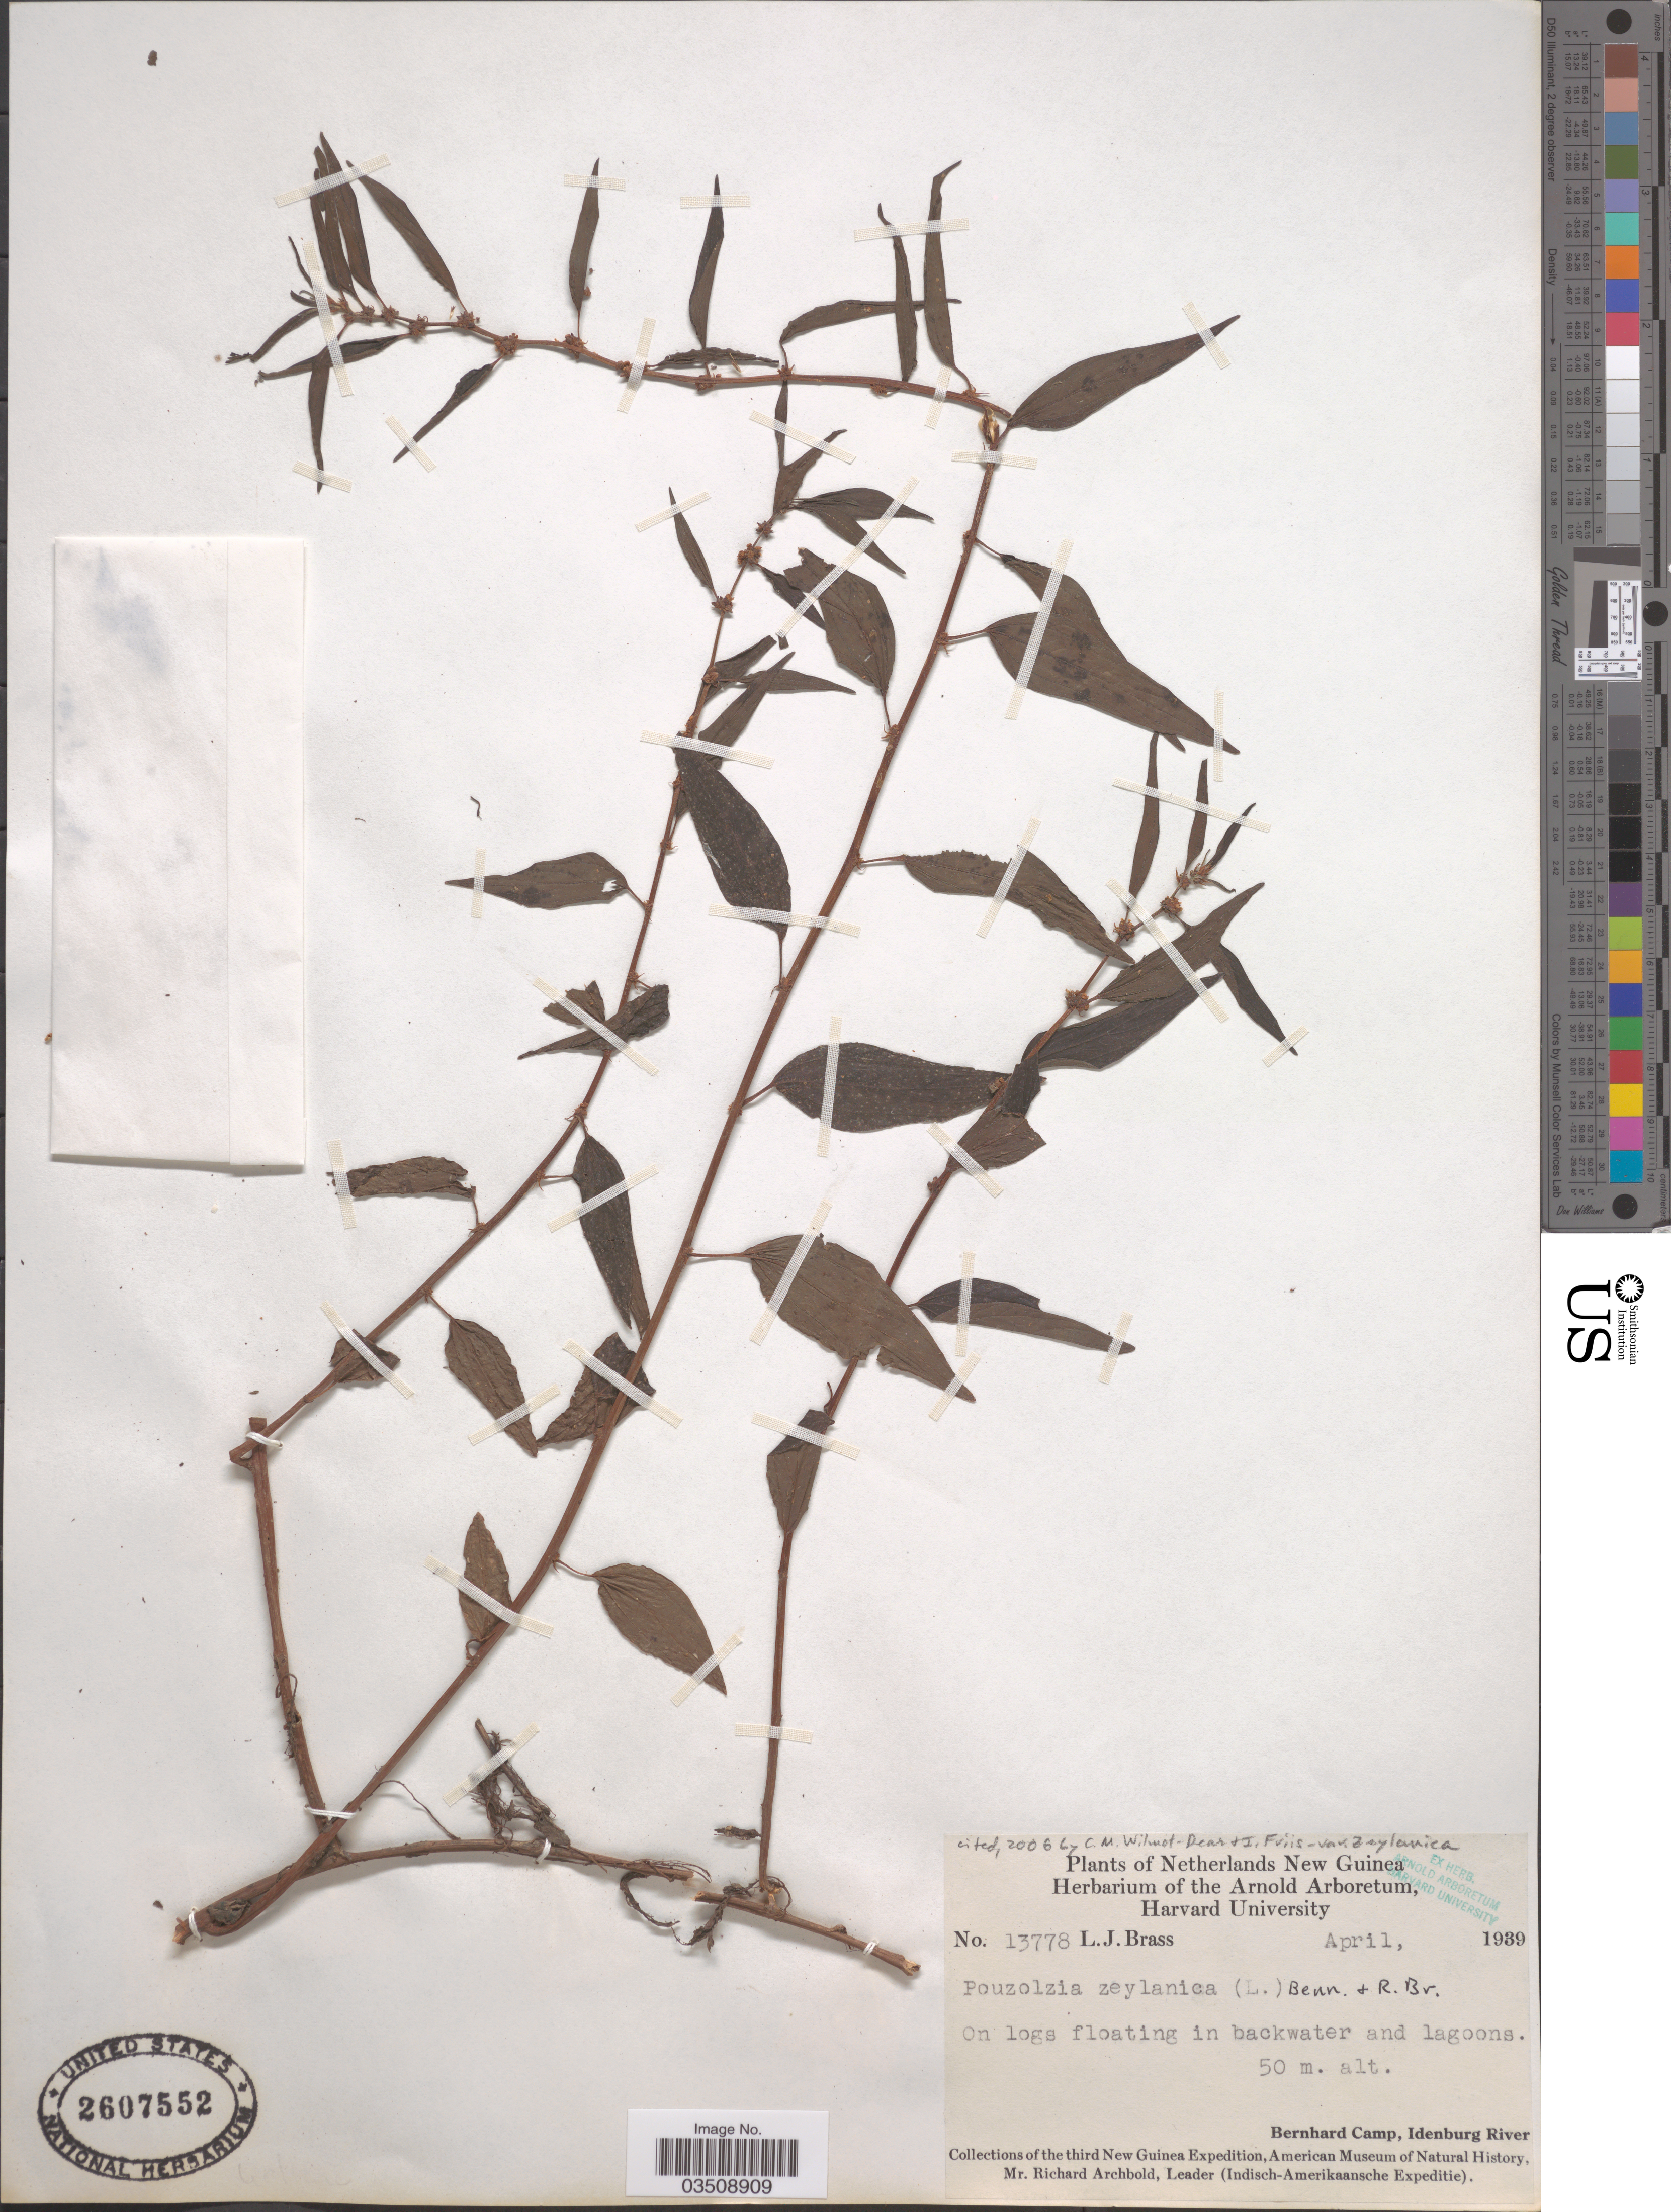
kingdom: Plantae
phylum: Tracheophyta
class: Magnoliopsida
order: Rosales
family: Urticaceae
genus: Pouzolzia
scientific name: Pouzolzia zeylanica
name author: (L.) Benn.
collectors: L. J. Brass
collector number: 13778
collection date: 1939-04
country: Indonesia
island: New Guinea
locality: Netherlands New Guinea. Bernhard Camp, Idenburg River.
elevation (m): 50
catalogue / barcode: US 2607552